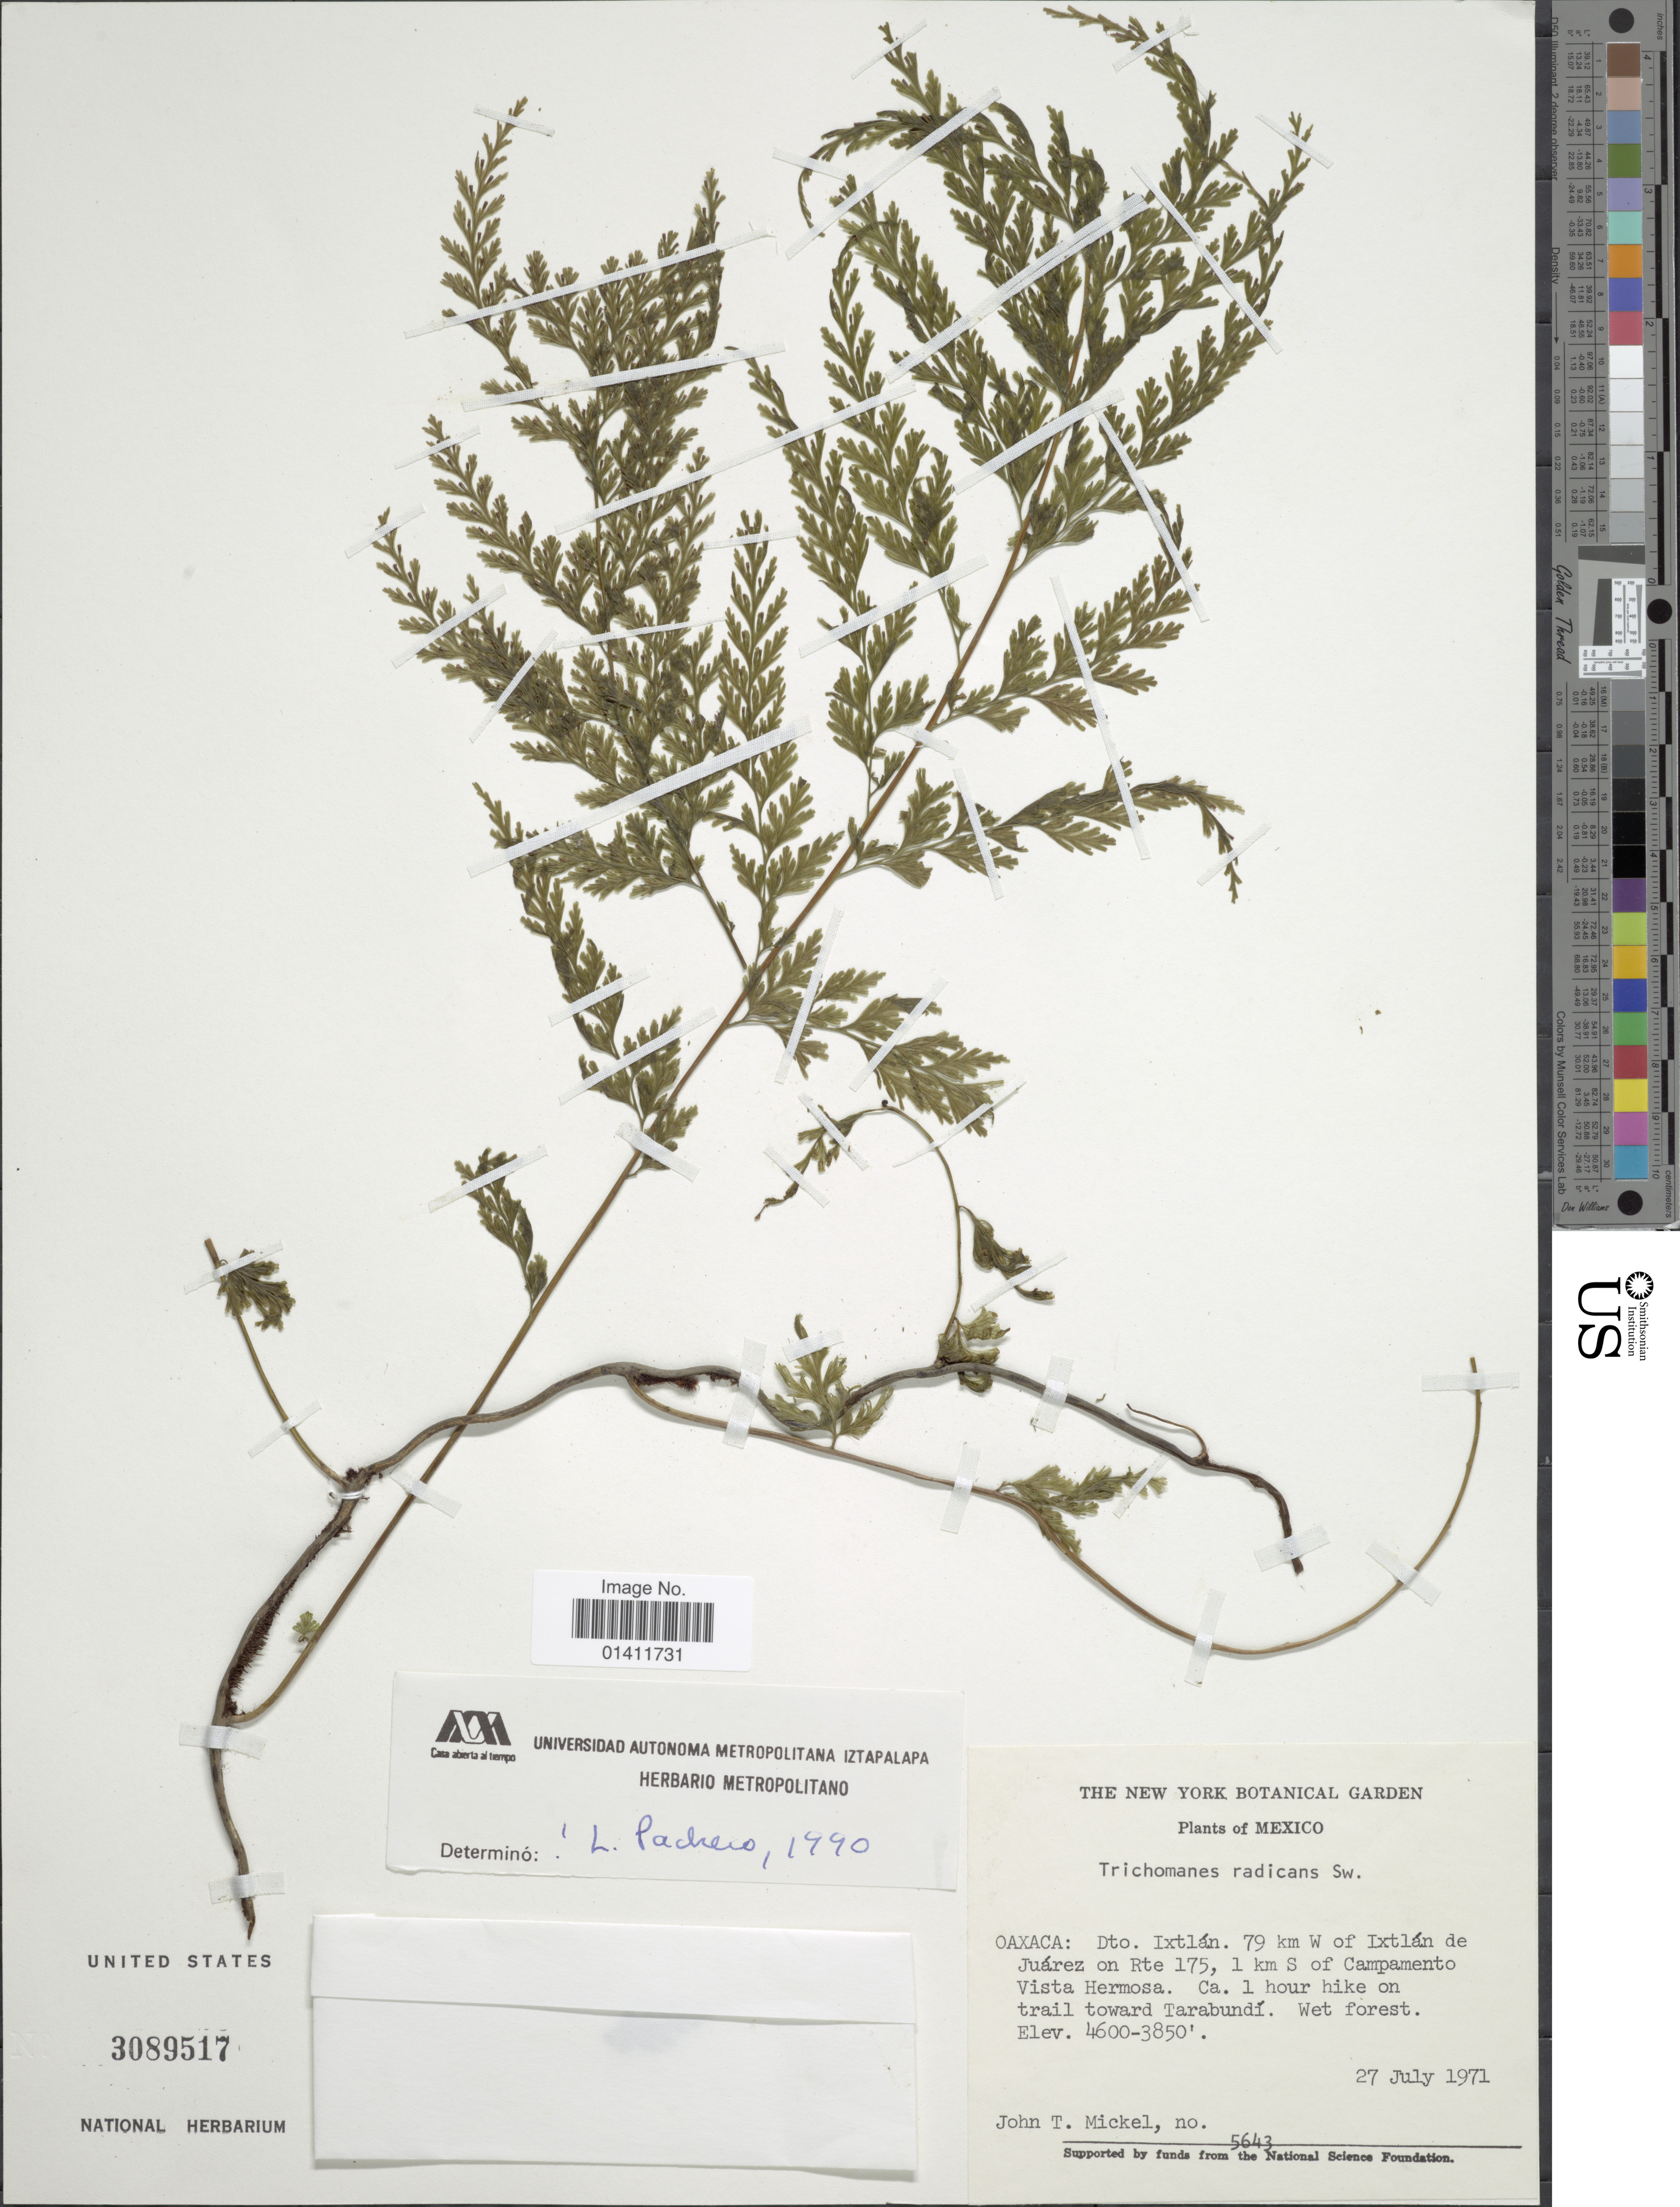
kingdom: Plantae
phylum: Tracheophyta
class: Polypodiopsida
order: Hymenophyllales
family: Hymenophyllaceae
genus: Vandenboschia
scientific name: Vandenboschia radicans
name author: (Sw.) Copel.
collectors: J. T. Mickel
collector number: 5643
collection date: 1971-07-27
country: Mexico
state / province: Oaxaca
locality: Dto. Ixtlan. 79 km W of Ixtlan de Juarez on Rte 175, 1 km S of Campamento Vista Hermosa. Ca. 1 hour hike on trail toward Tarabundi.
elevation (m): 1173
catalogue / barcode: US 3089517